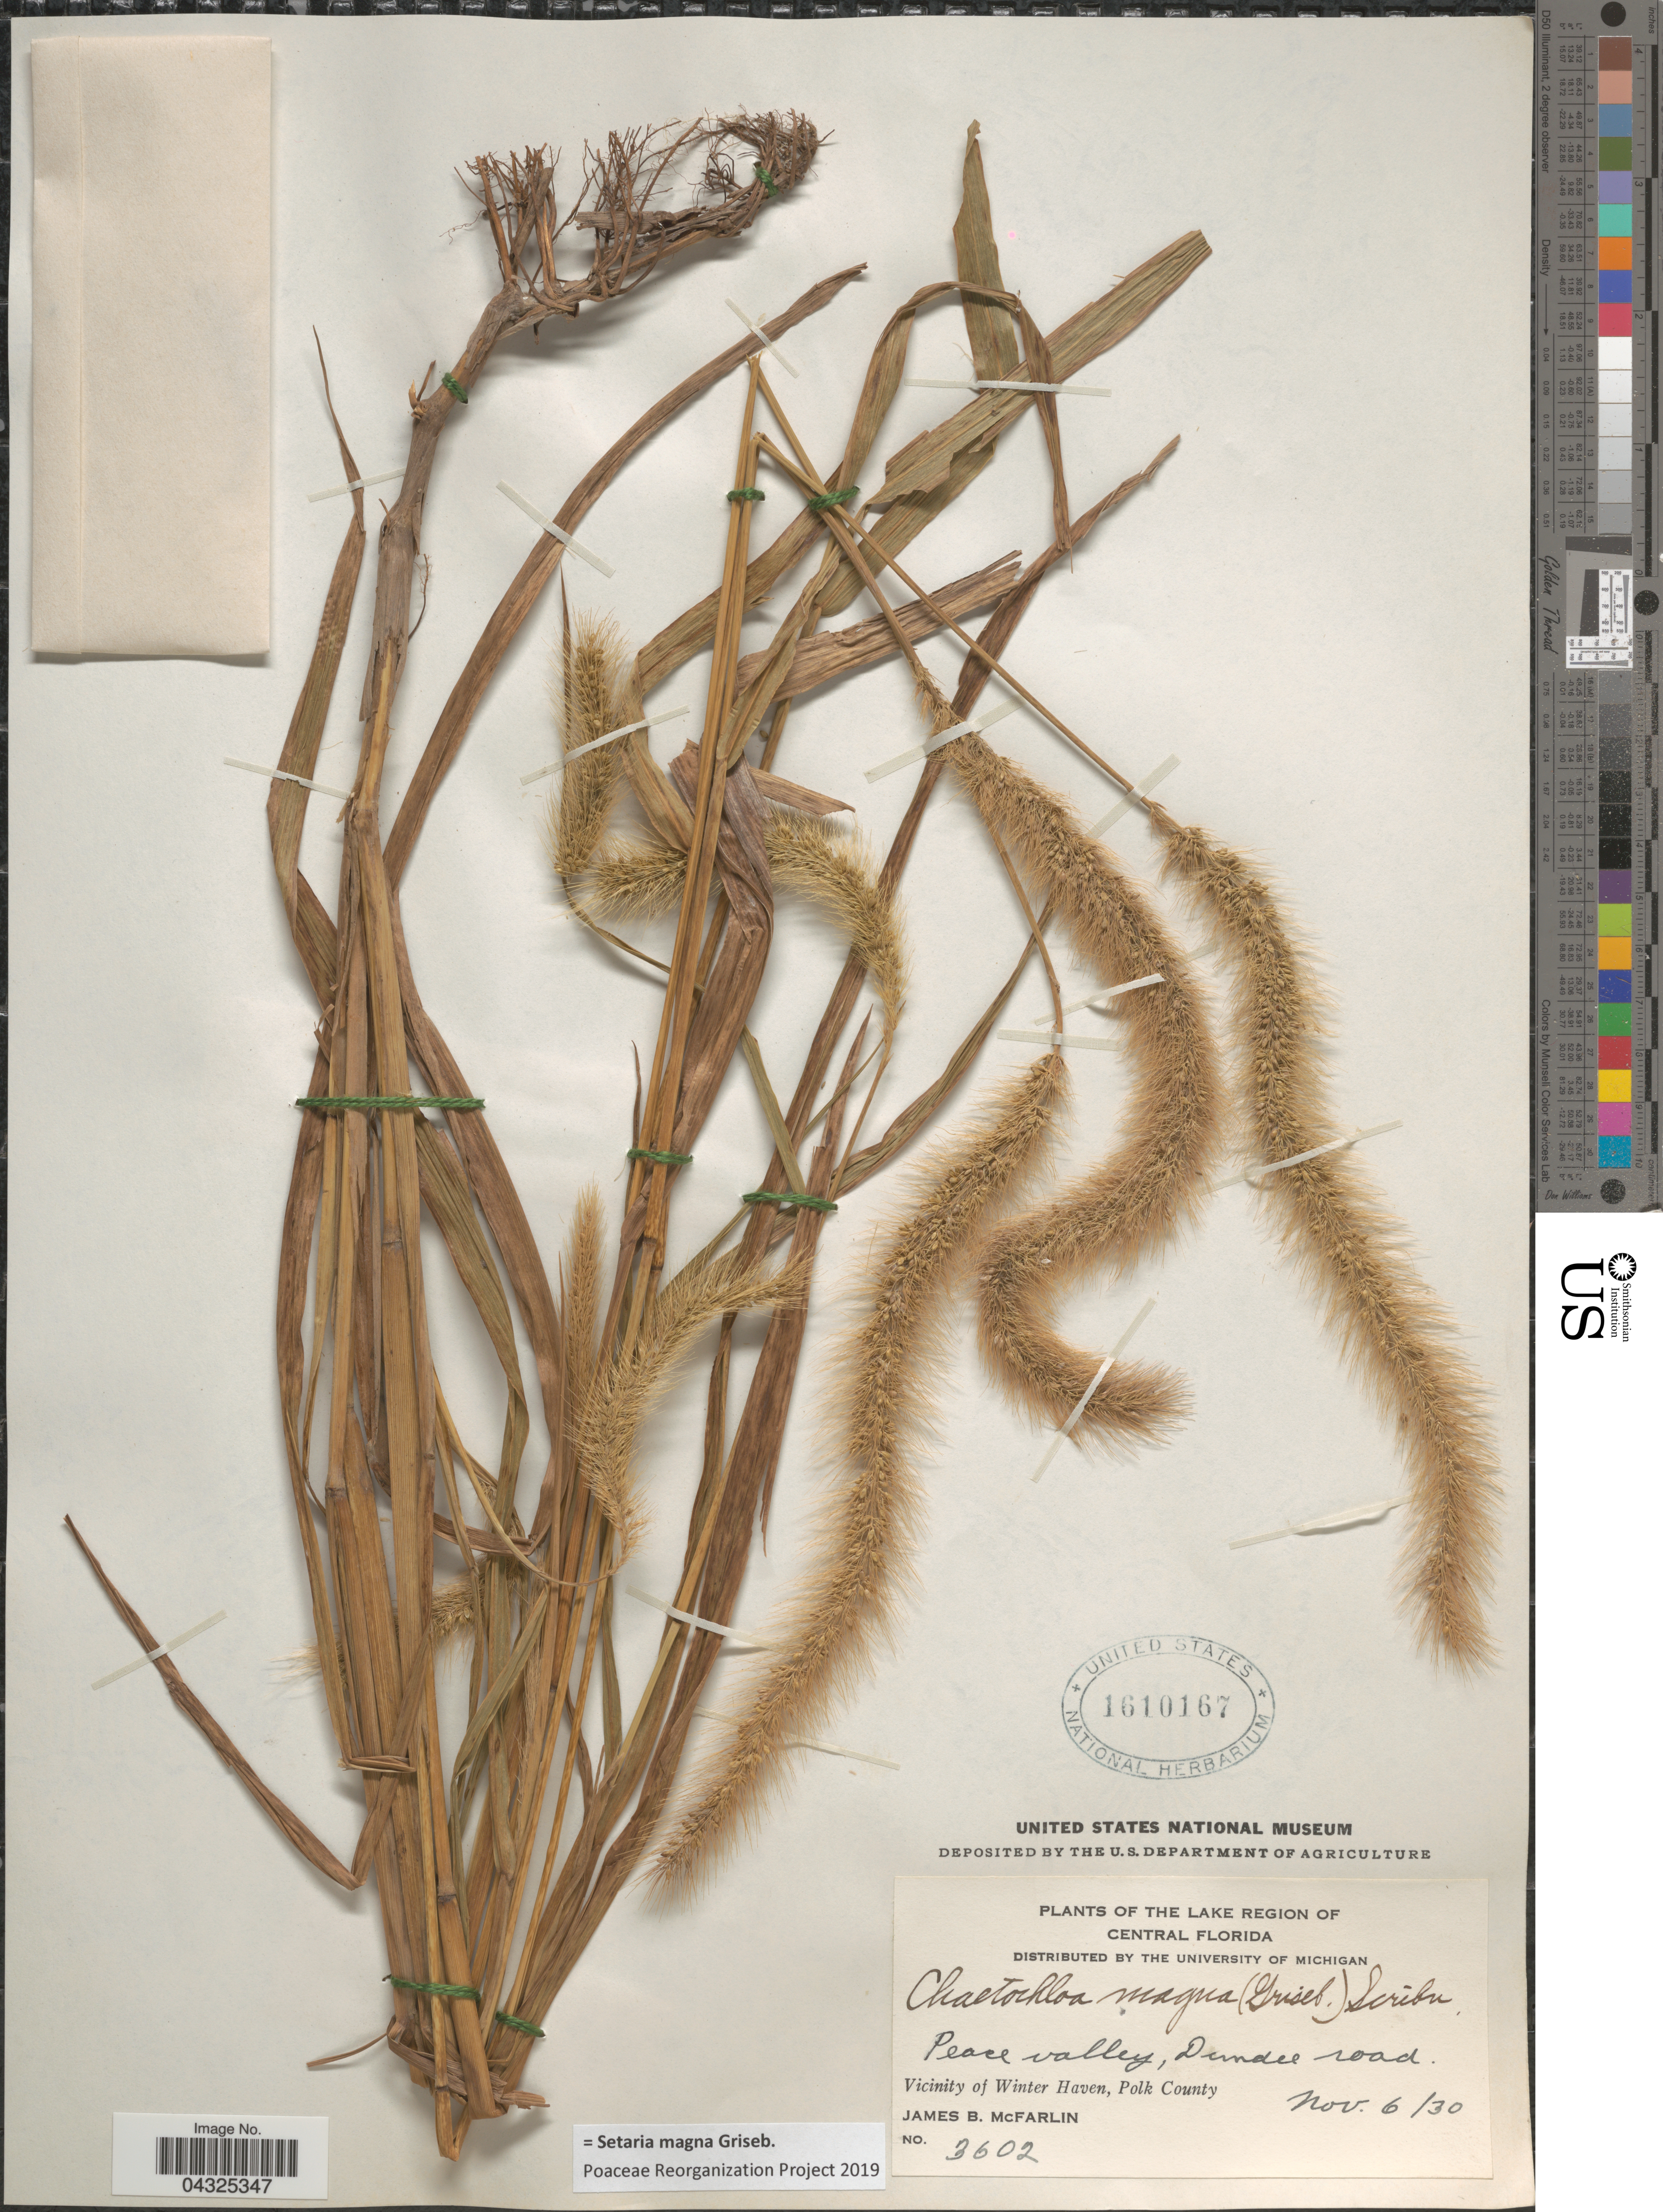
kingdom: Plantae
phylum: Tracheophyta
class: Liliopsida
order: Poales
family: Poaceae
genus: Setaria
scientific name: Setaria magna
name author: Griseb.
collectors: J. McFarlin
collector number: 3602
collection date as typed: Transcribed d/m/y: 6/11/30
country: United States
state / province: Florida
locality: The Lake Region of Central Florida. Peace valley, Dundee road. Vicinity of Winter Haven, Polk County.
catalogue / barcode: US 1610167